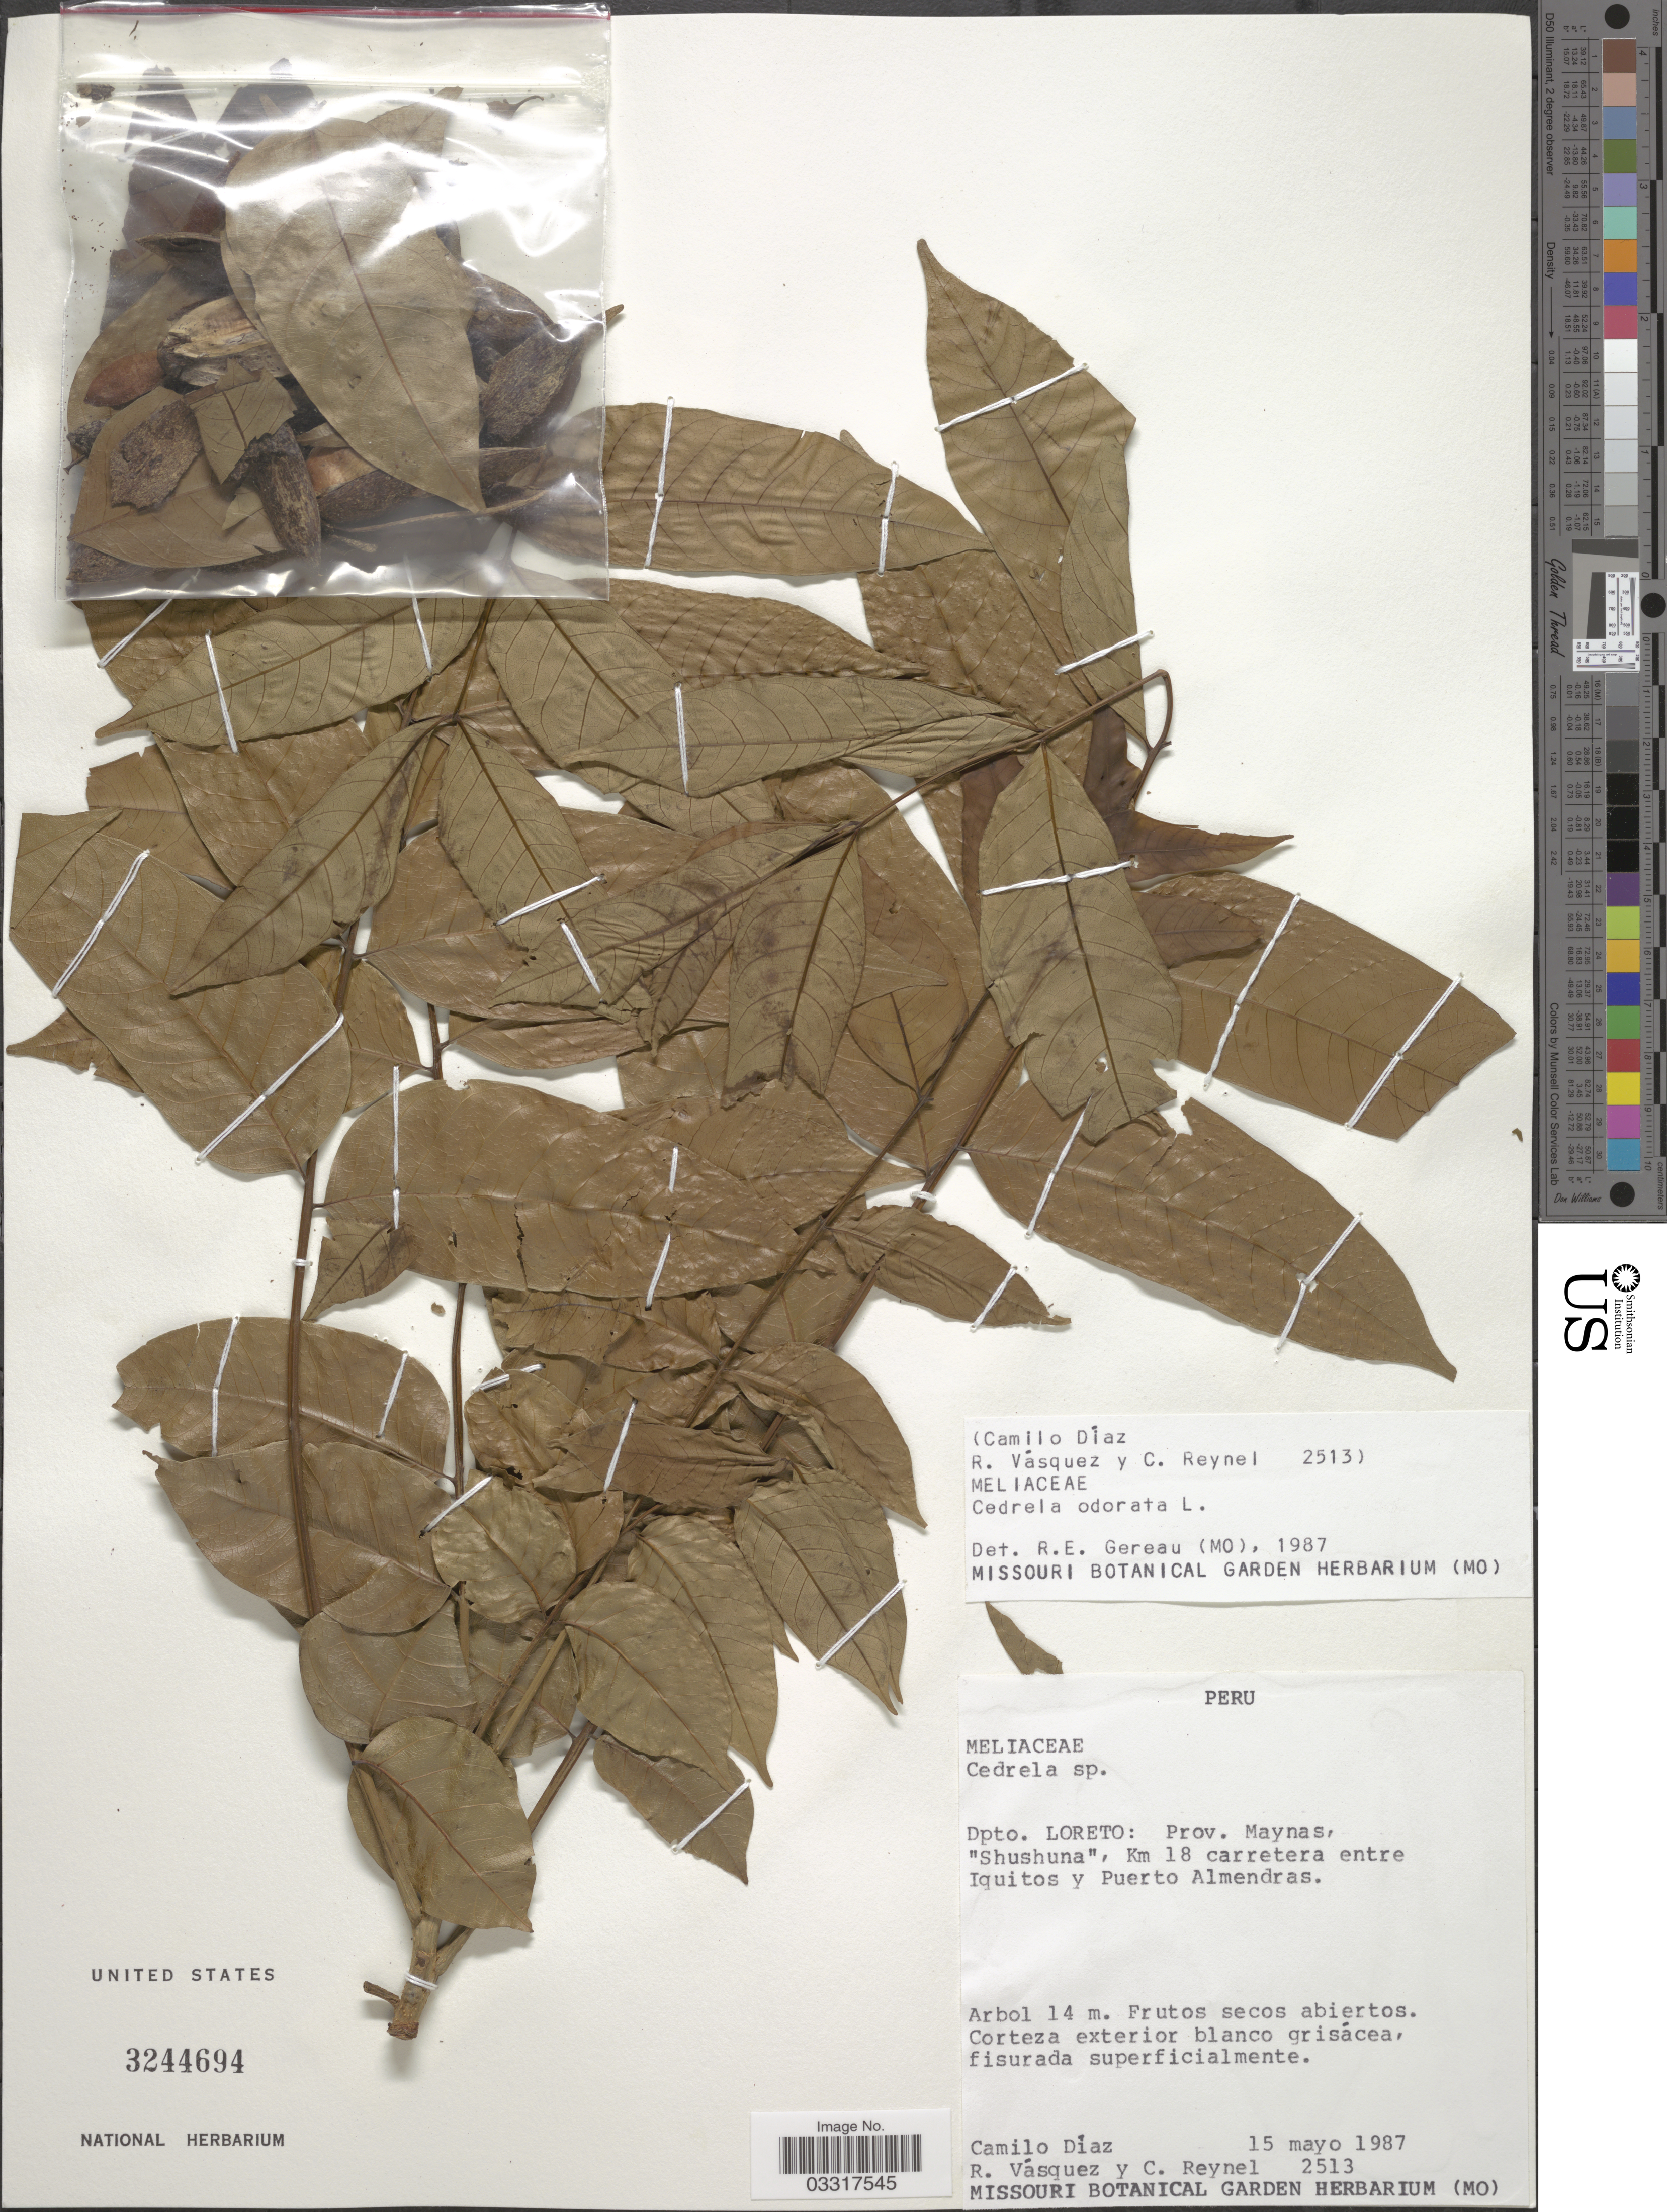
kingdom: Plantae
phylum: Tracheophyta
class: Magnoliopsida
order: Sapindales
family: Meliaceae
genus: Cedrela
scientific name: Cedrela odorata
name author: L.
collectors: C. Díaz, R. Vásquez & C. Reynel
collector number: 2513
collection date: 1987-05-15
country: Peru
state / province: Loreto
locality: Dpto. Loreto: Prov. Maynas, "Shushuna", Km 18 carretera entre Iquitos y Puerto Almendras.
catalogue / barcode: US 3244694